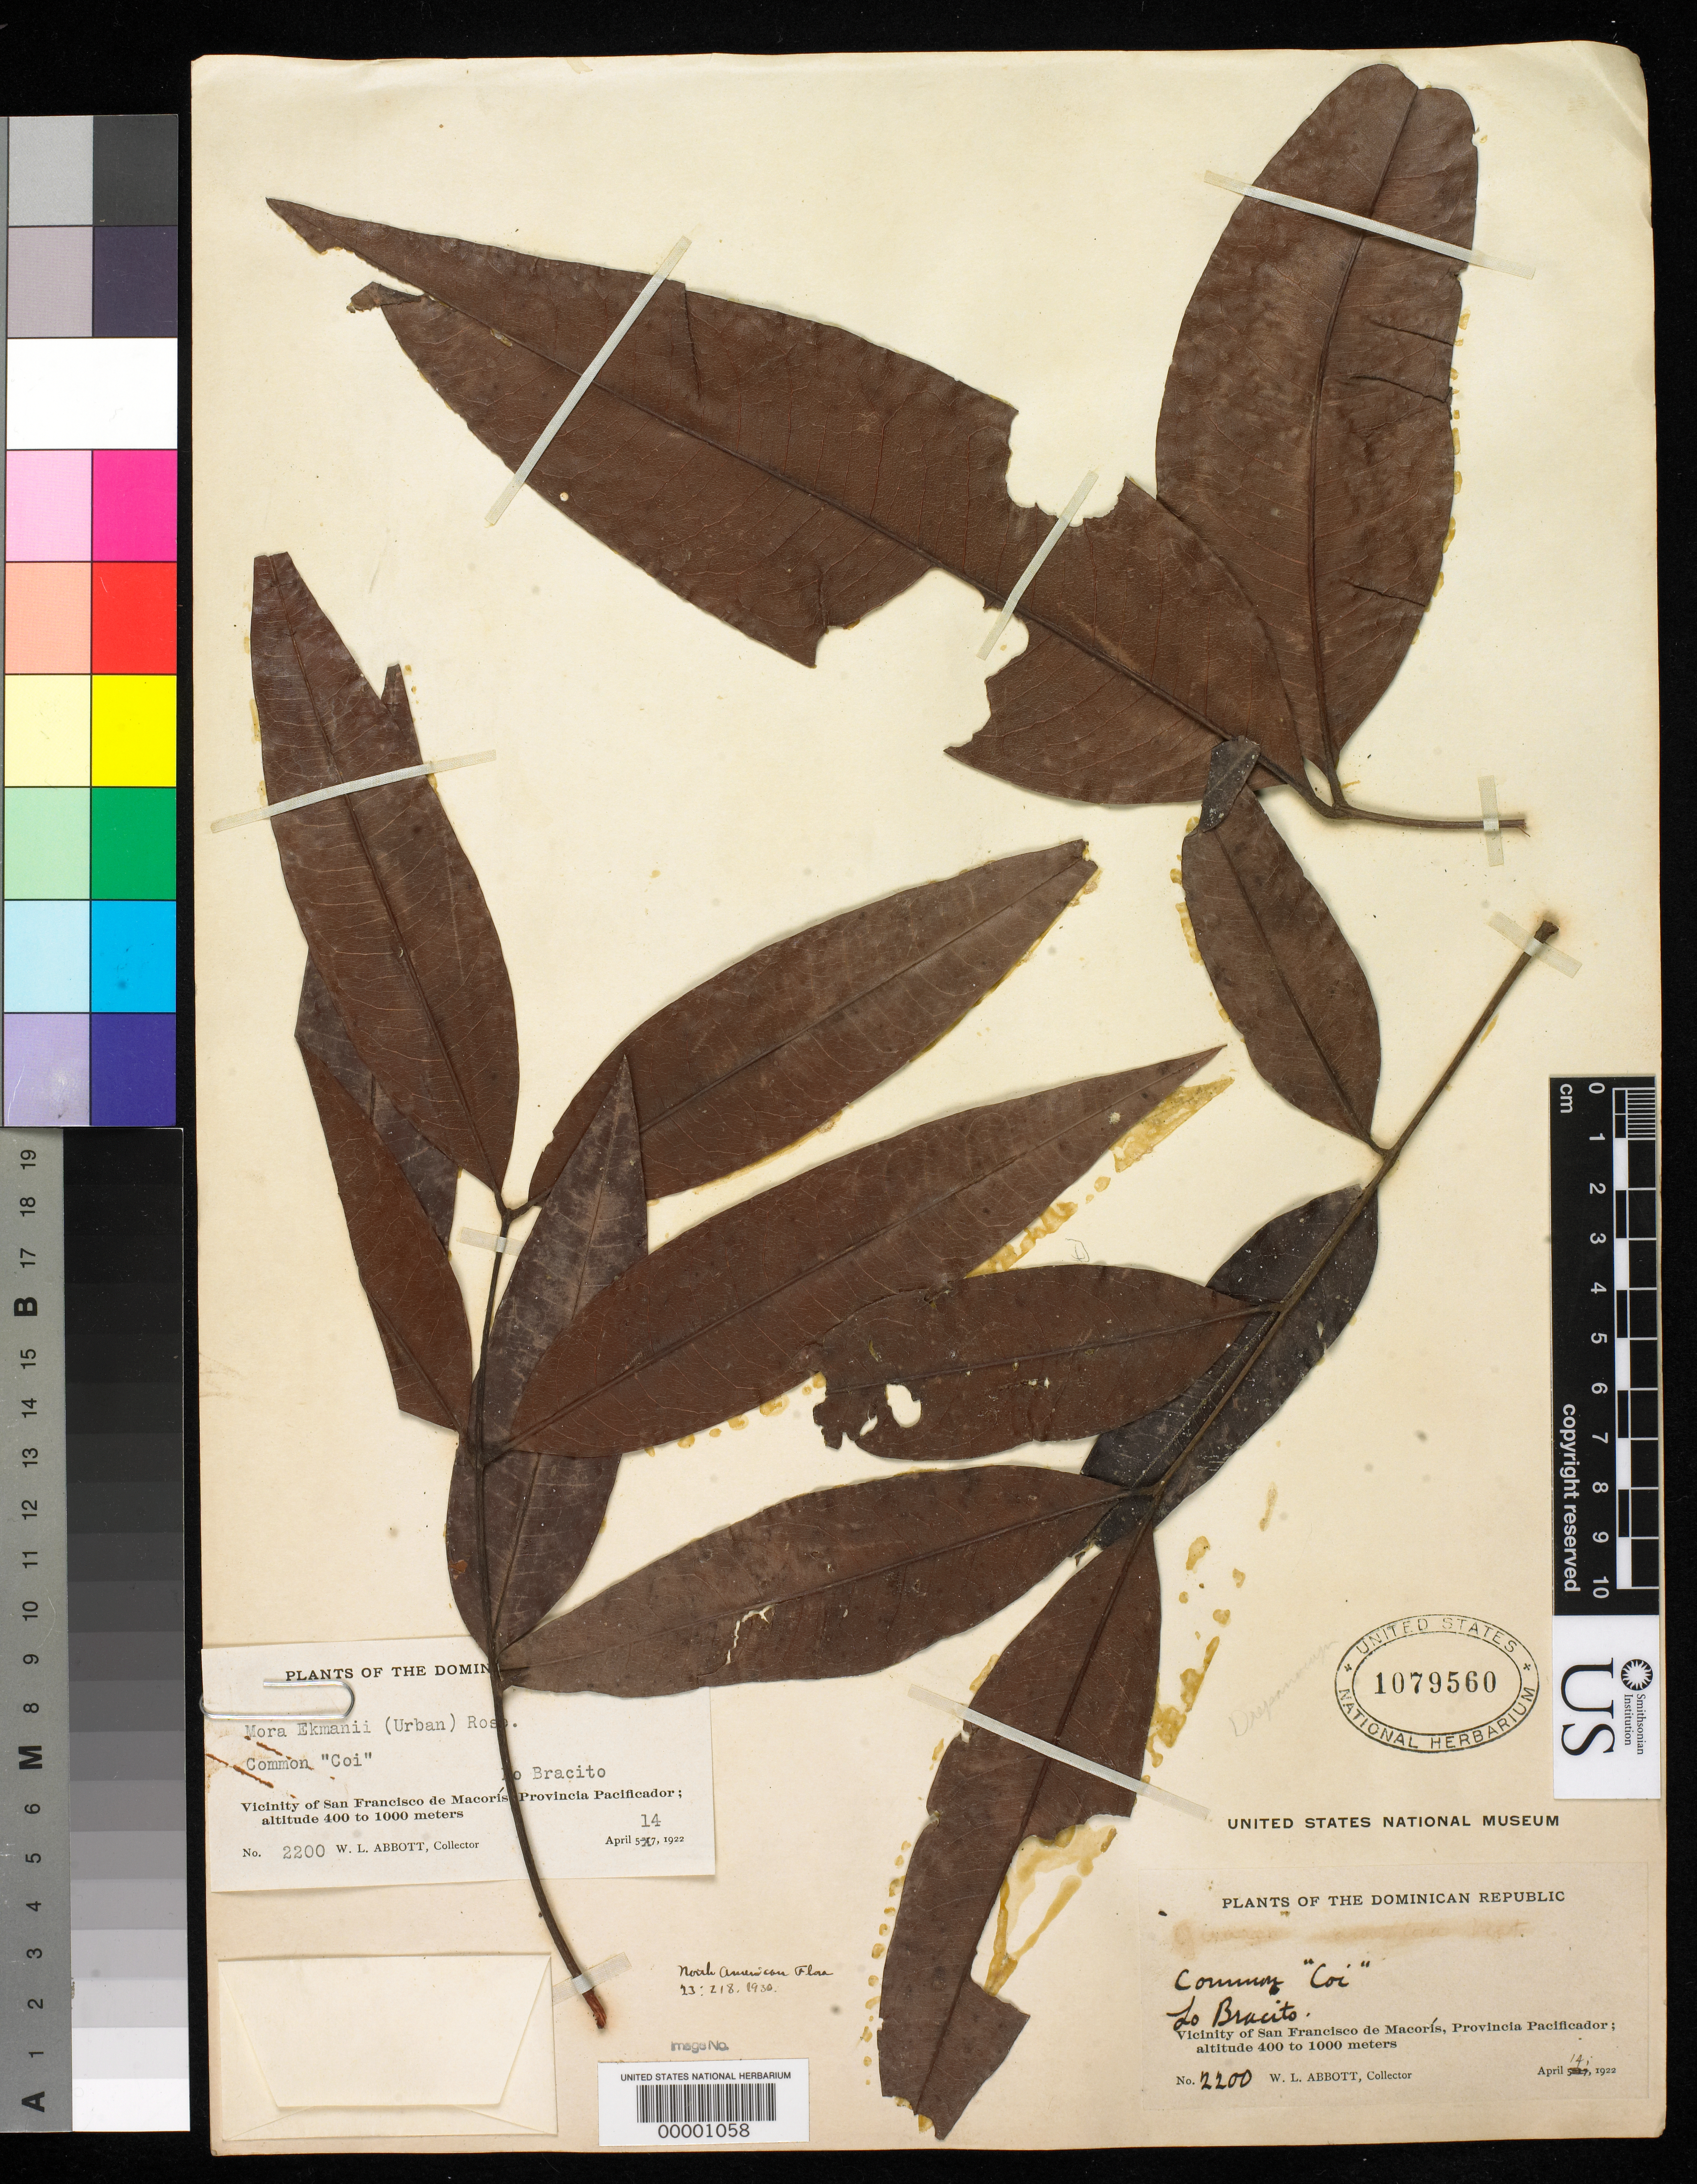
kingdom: Plantae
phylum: Tracheophyta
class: Magnoliopsida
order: Fabales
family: Fabaceae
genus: Mora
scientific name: Mora abbottii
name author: Rose & Leonard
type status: Type Collection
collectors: W. L. Abbott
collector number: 2200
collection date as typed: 14 Apr 1922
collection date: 1922-04-14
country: Dominican Republic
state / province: Duarte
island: Hispaniola Island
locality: Vicinity of San Francisco de Macoris.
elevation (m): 400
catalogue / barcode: US 1079560